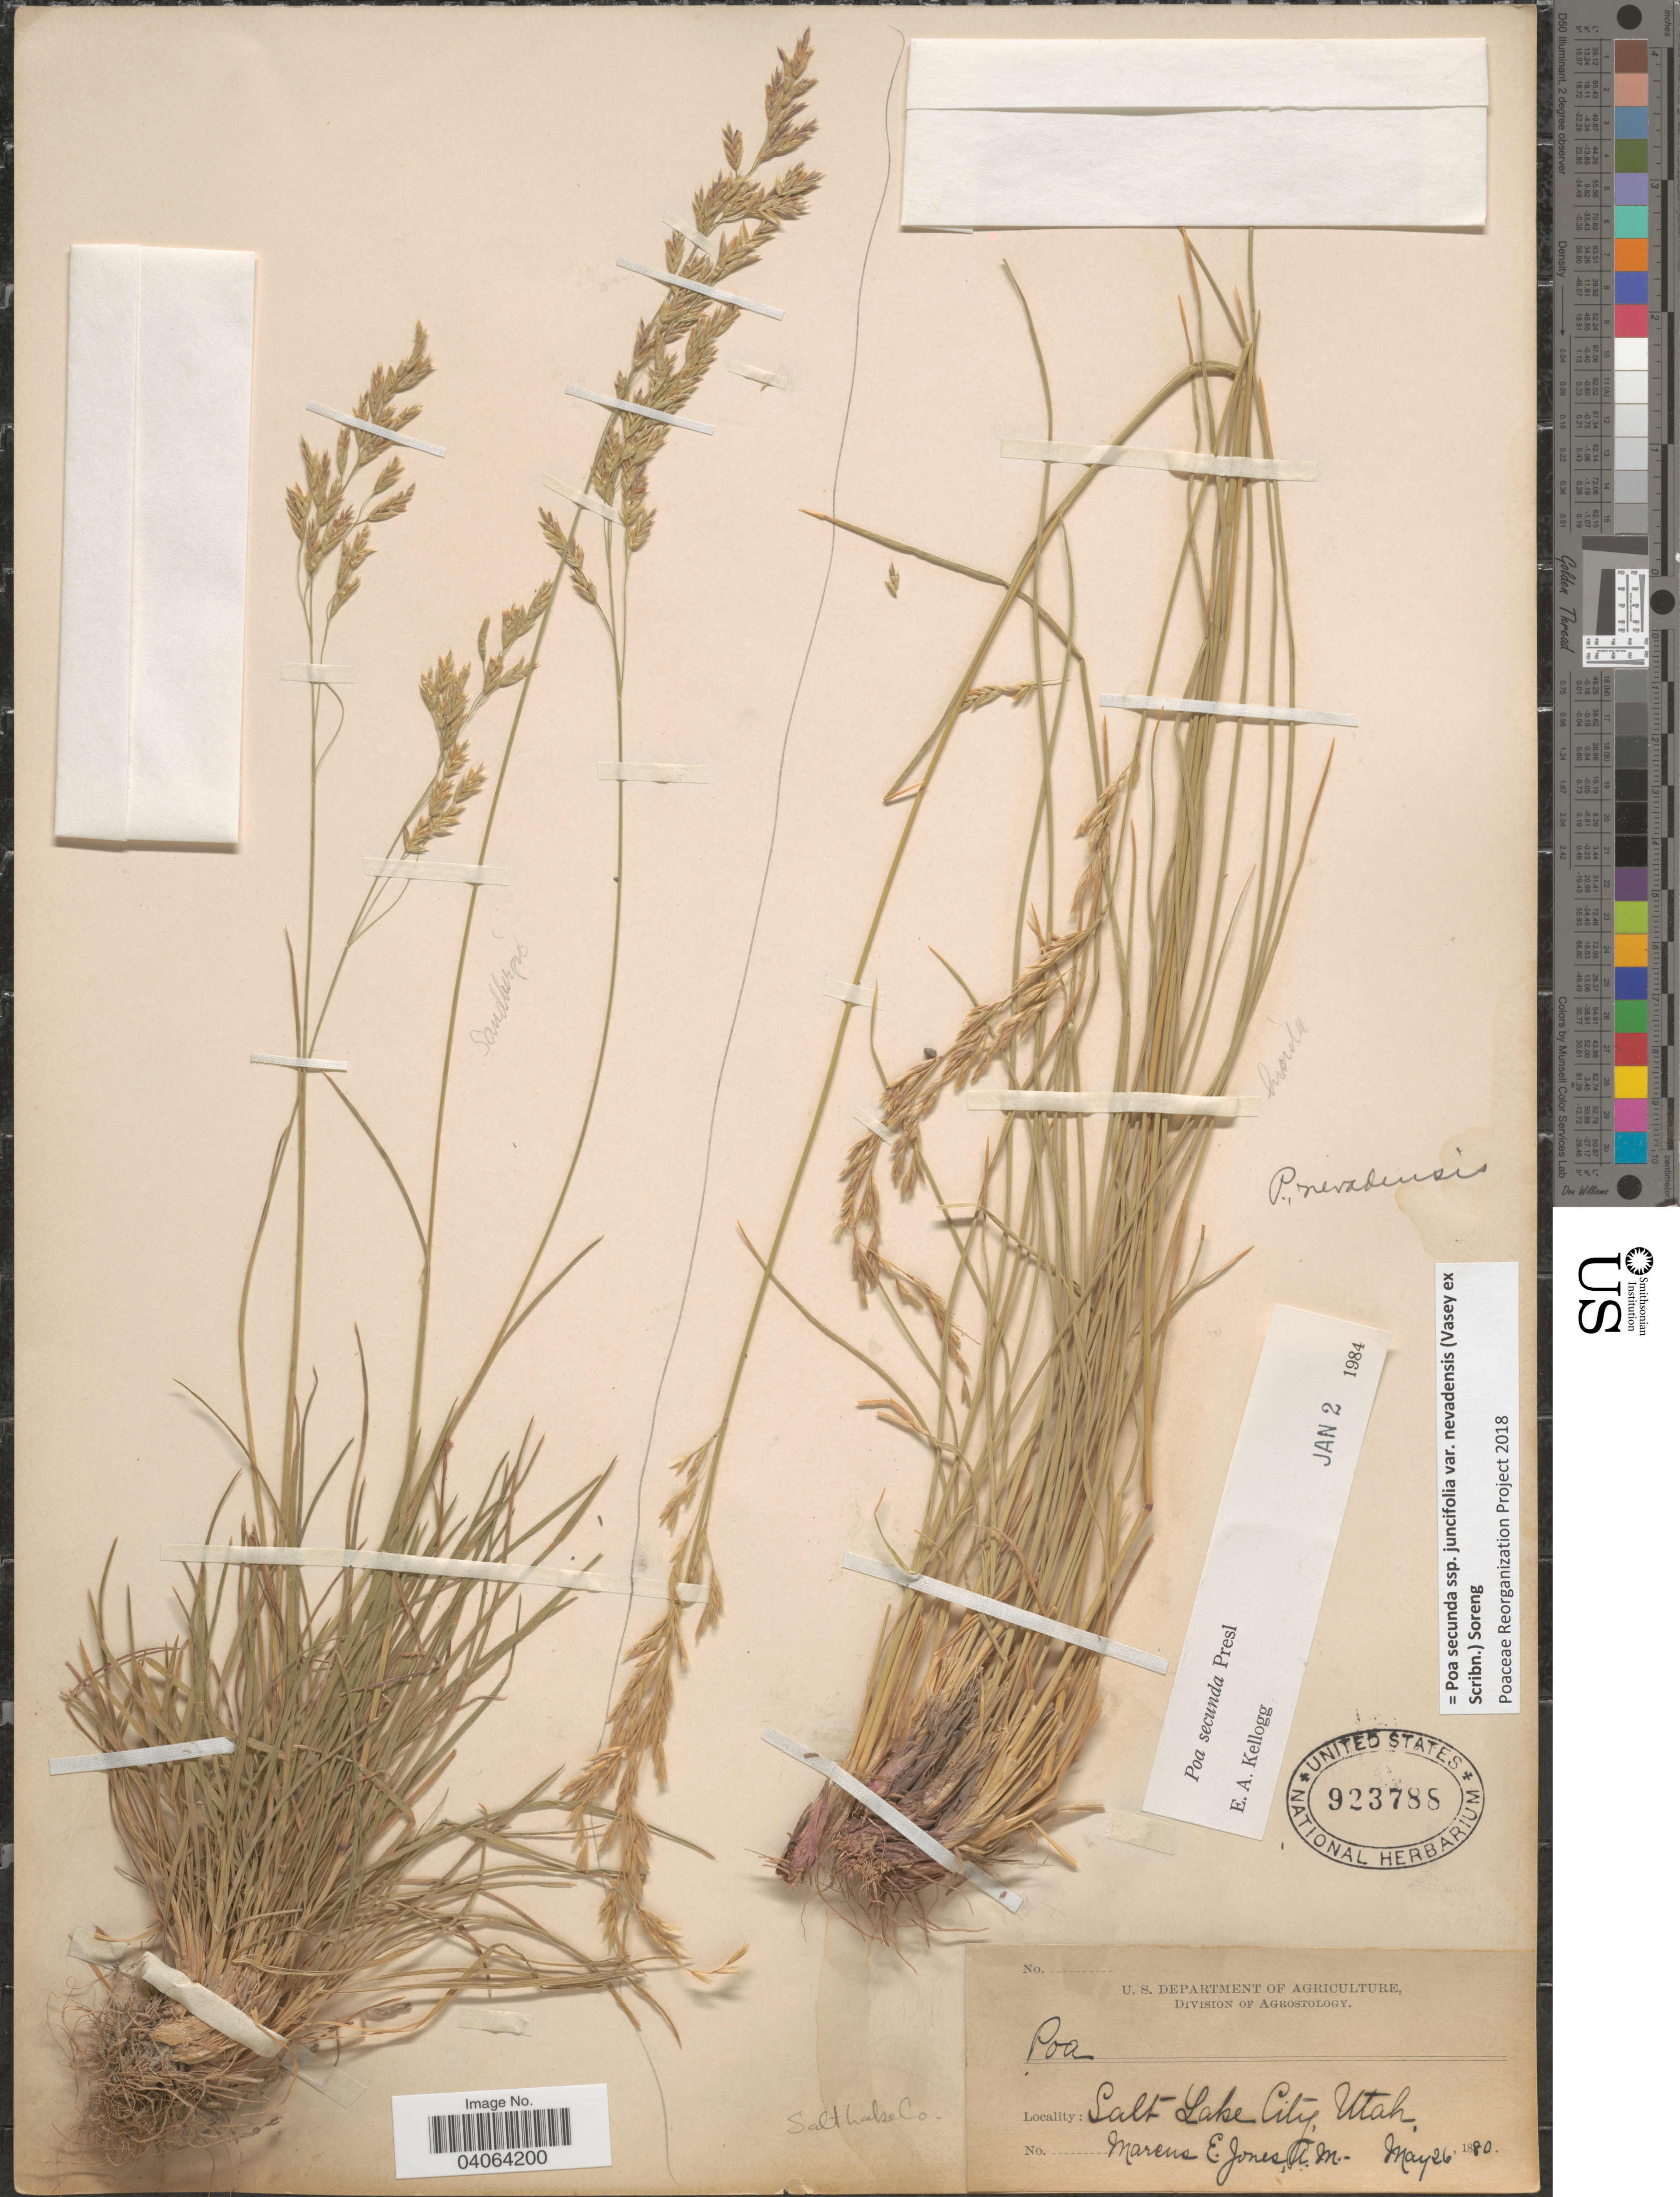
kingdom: Plantae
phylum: Tracheophyta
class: Liliopsida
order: Poales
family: Poaceae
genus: Poa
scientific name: Poa secunda subsp. juncifolia var. nevadensis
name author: (Vasey ex Scribn.) Soreng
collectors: M. E. Jones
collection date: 1880-05-26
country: United States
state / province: Utah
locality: Salt Lake Co. Salt Lake City.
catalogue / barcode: US 923788